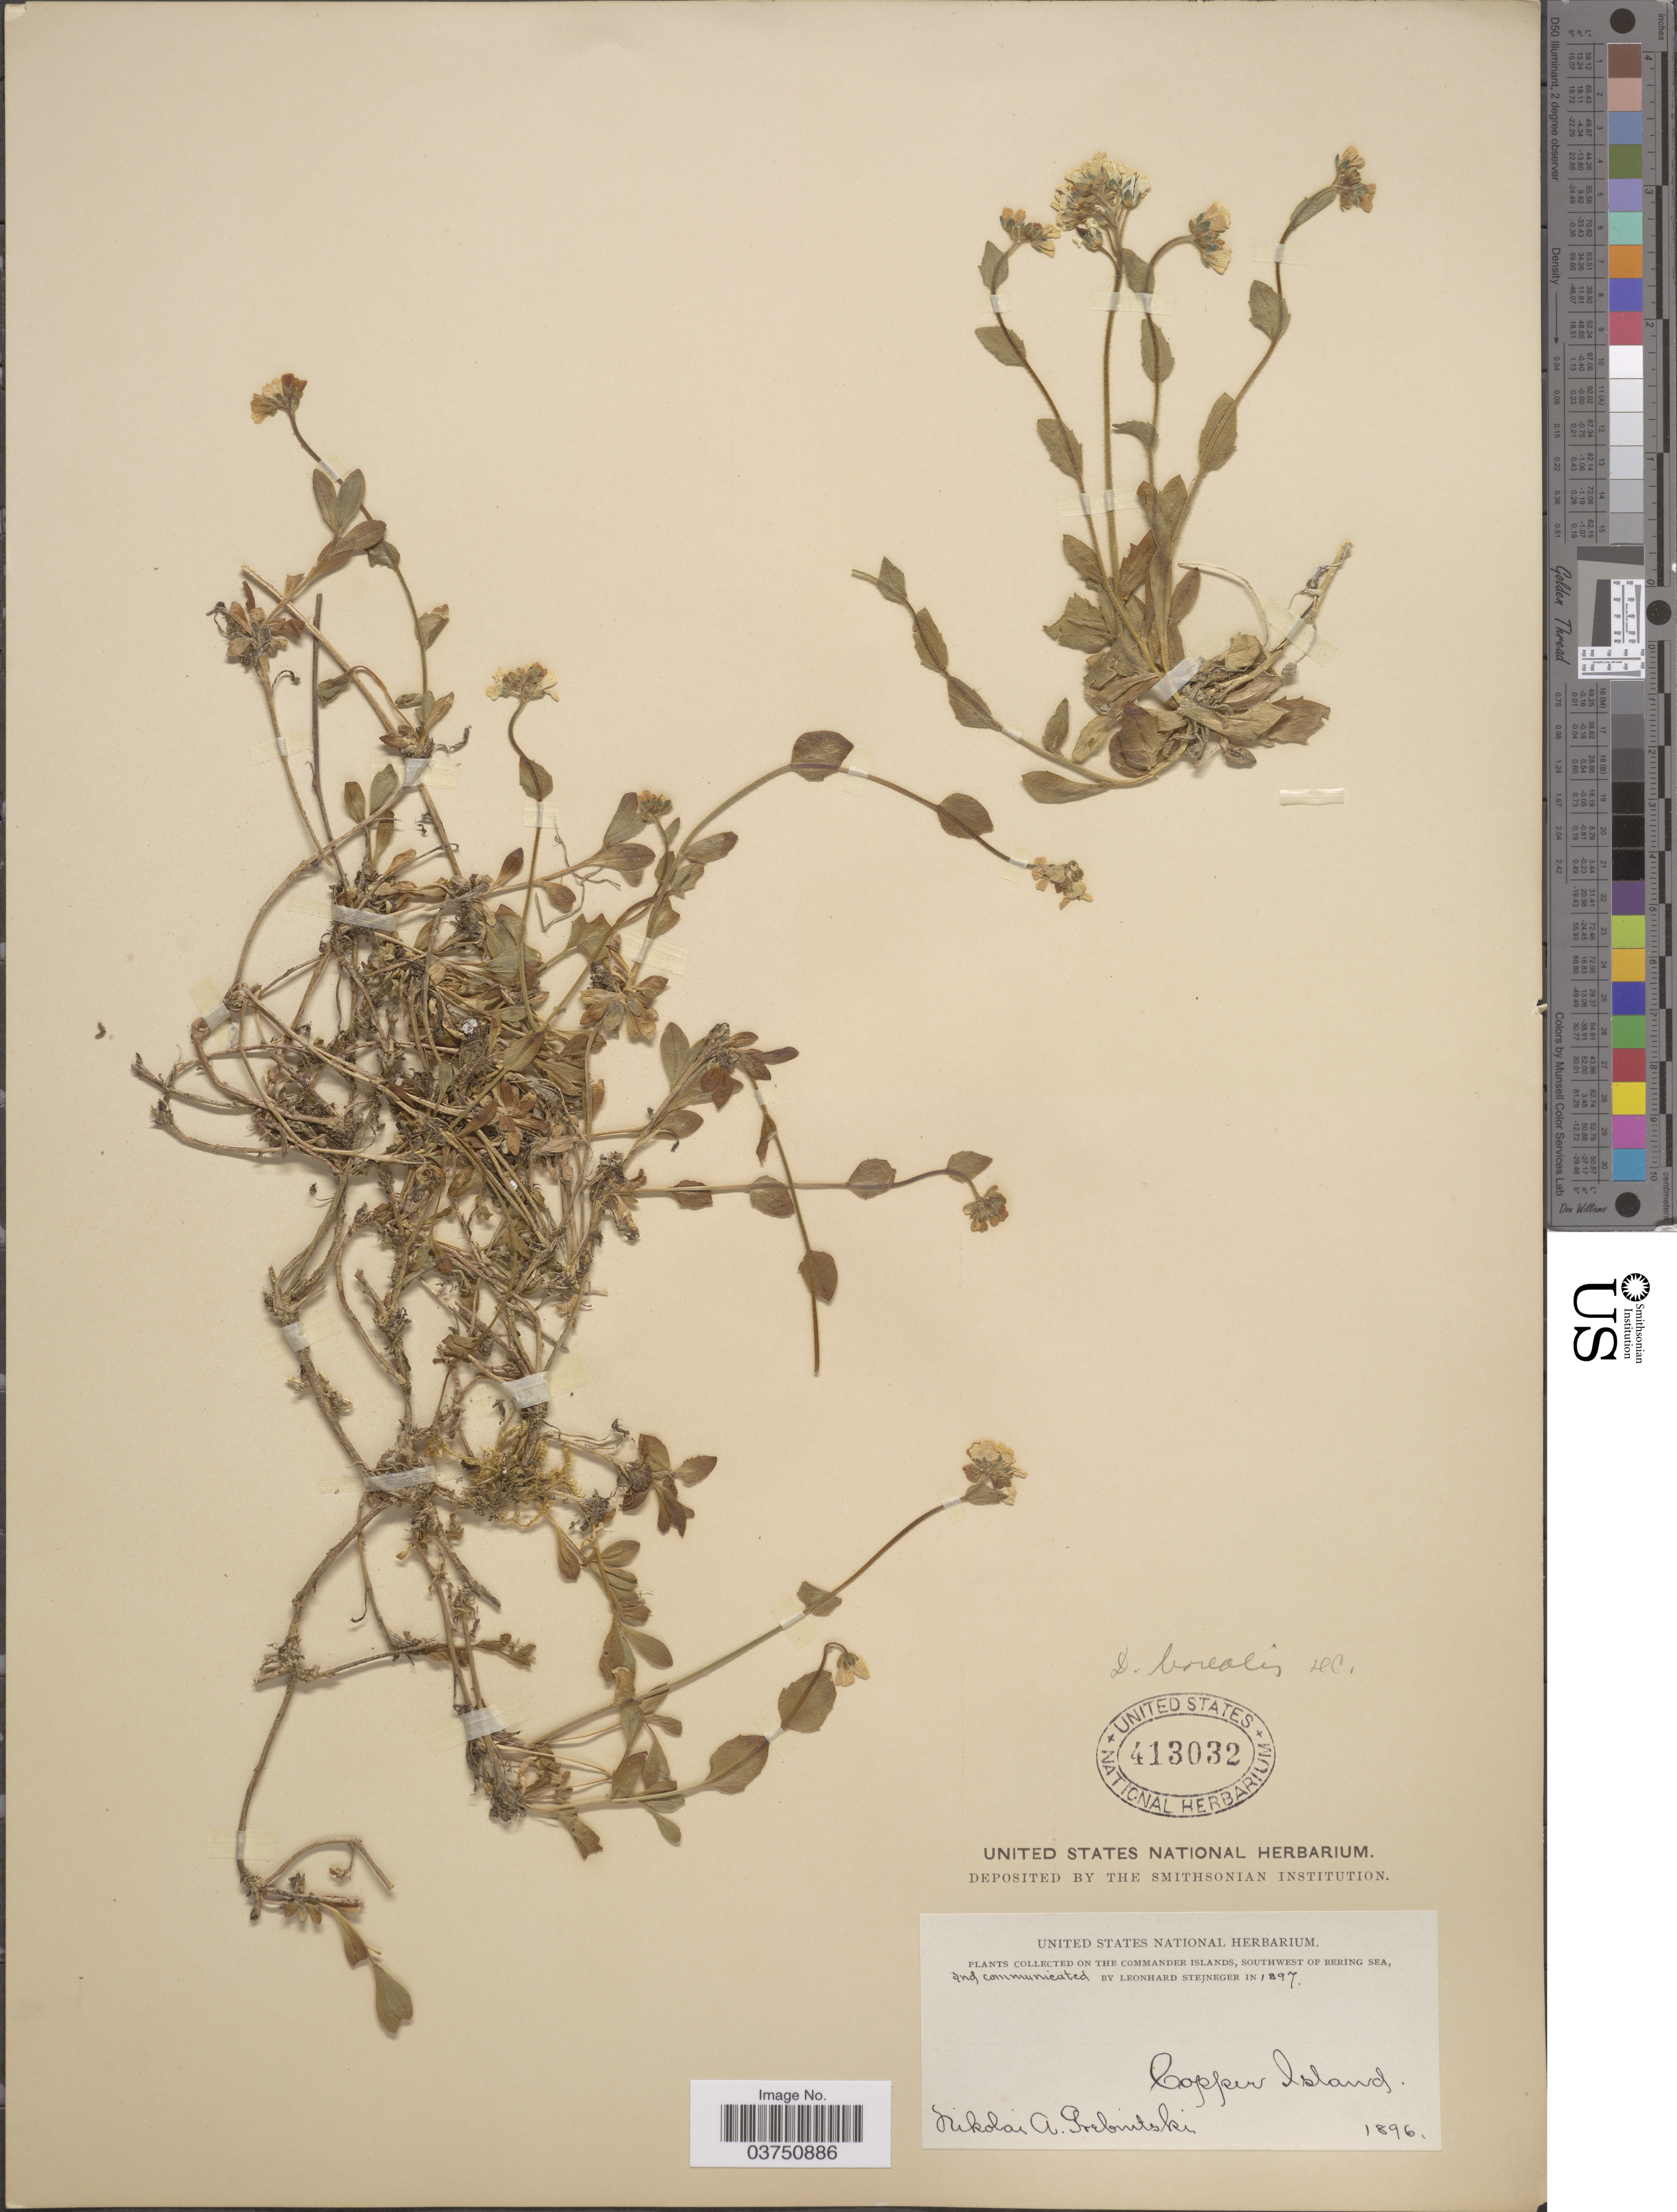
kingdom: Plantae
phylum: Tracheophyta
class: Magnoliopsida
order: Brassicales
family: Brassicaceae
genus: Draba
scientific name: Draba borealis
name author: DC.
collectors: L. Stejneger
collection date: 1897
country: Russian Federation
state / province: Kamchatka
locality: On The Commander Islands, Southwest of Bering Sea, Copper Island.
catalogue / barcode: US 413032